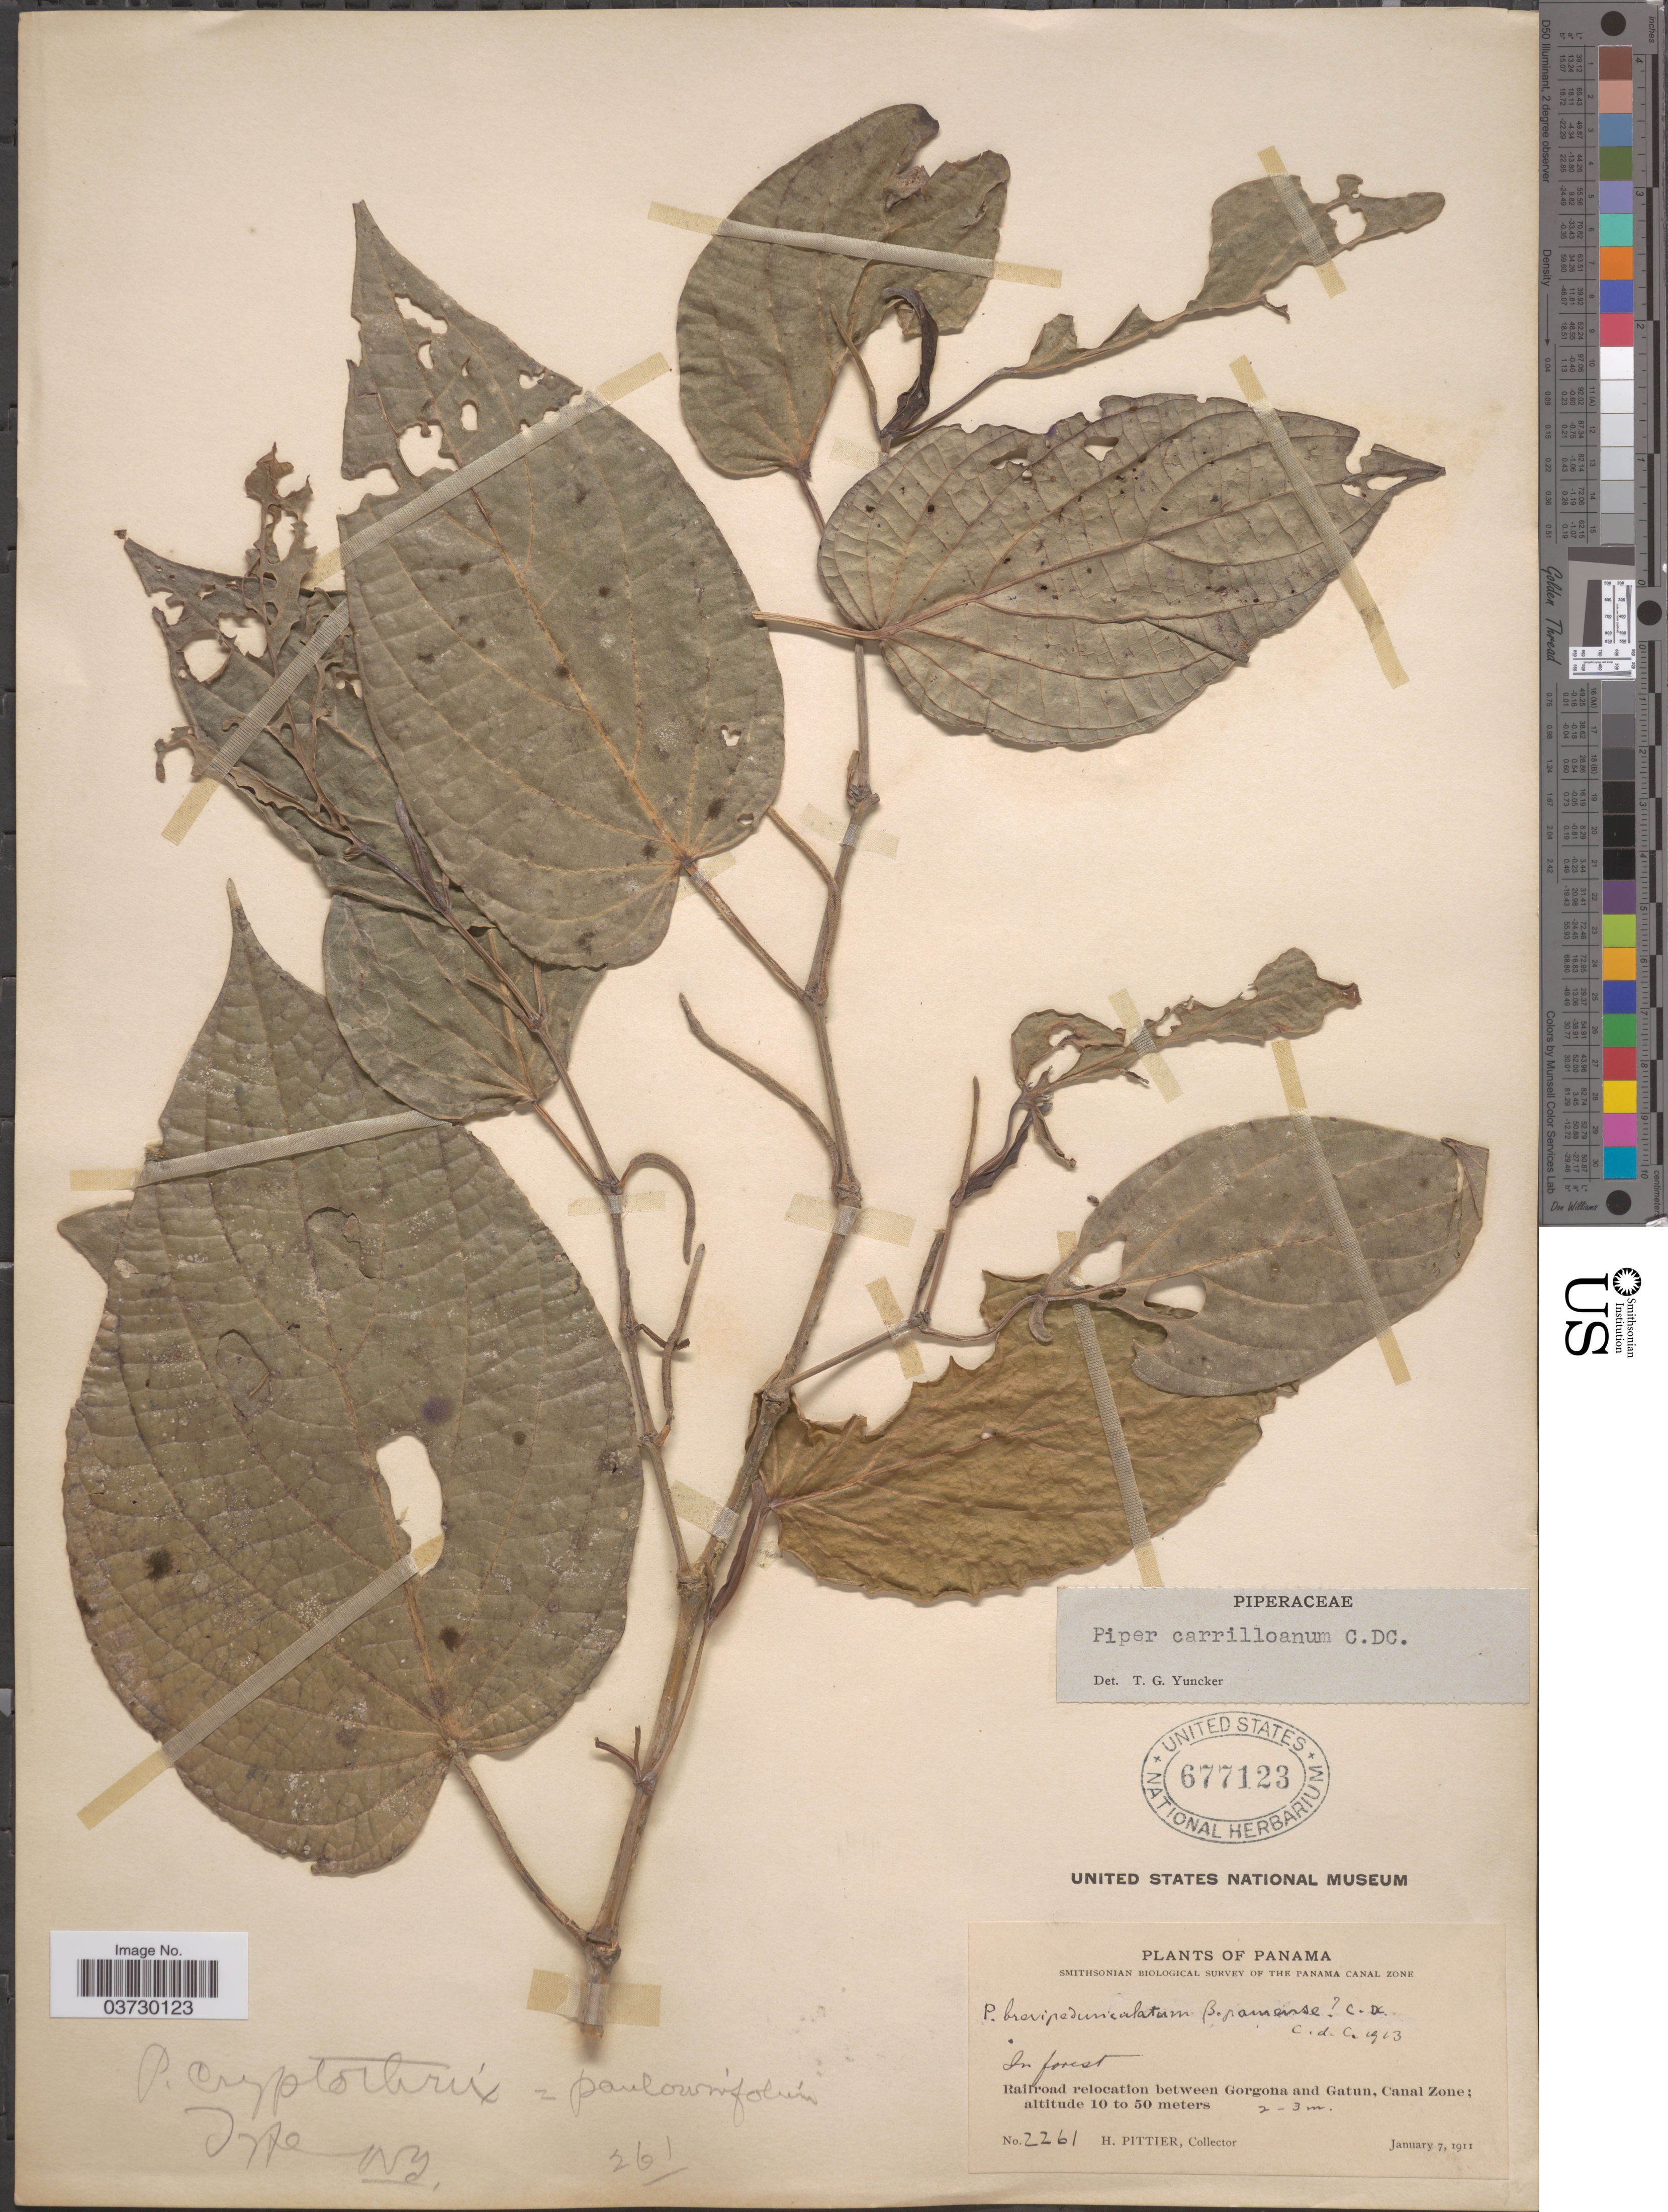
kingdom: Plantae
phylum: Tracheophyta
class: Magnoliopsida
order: Piperales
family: Piperaceae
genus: Piper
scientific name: Piper carrilloanum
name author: C. DC.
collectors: H. F. Pittier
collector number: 2261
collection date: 1911-01-07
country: Panama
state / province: Colón / Panamá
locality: Railroad relocation between Gorgona and Gatun, Canal Zone.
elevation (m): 10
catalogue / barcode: US 677123